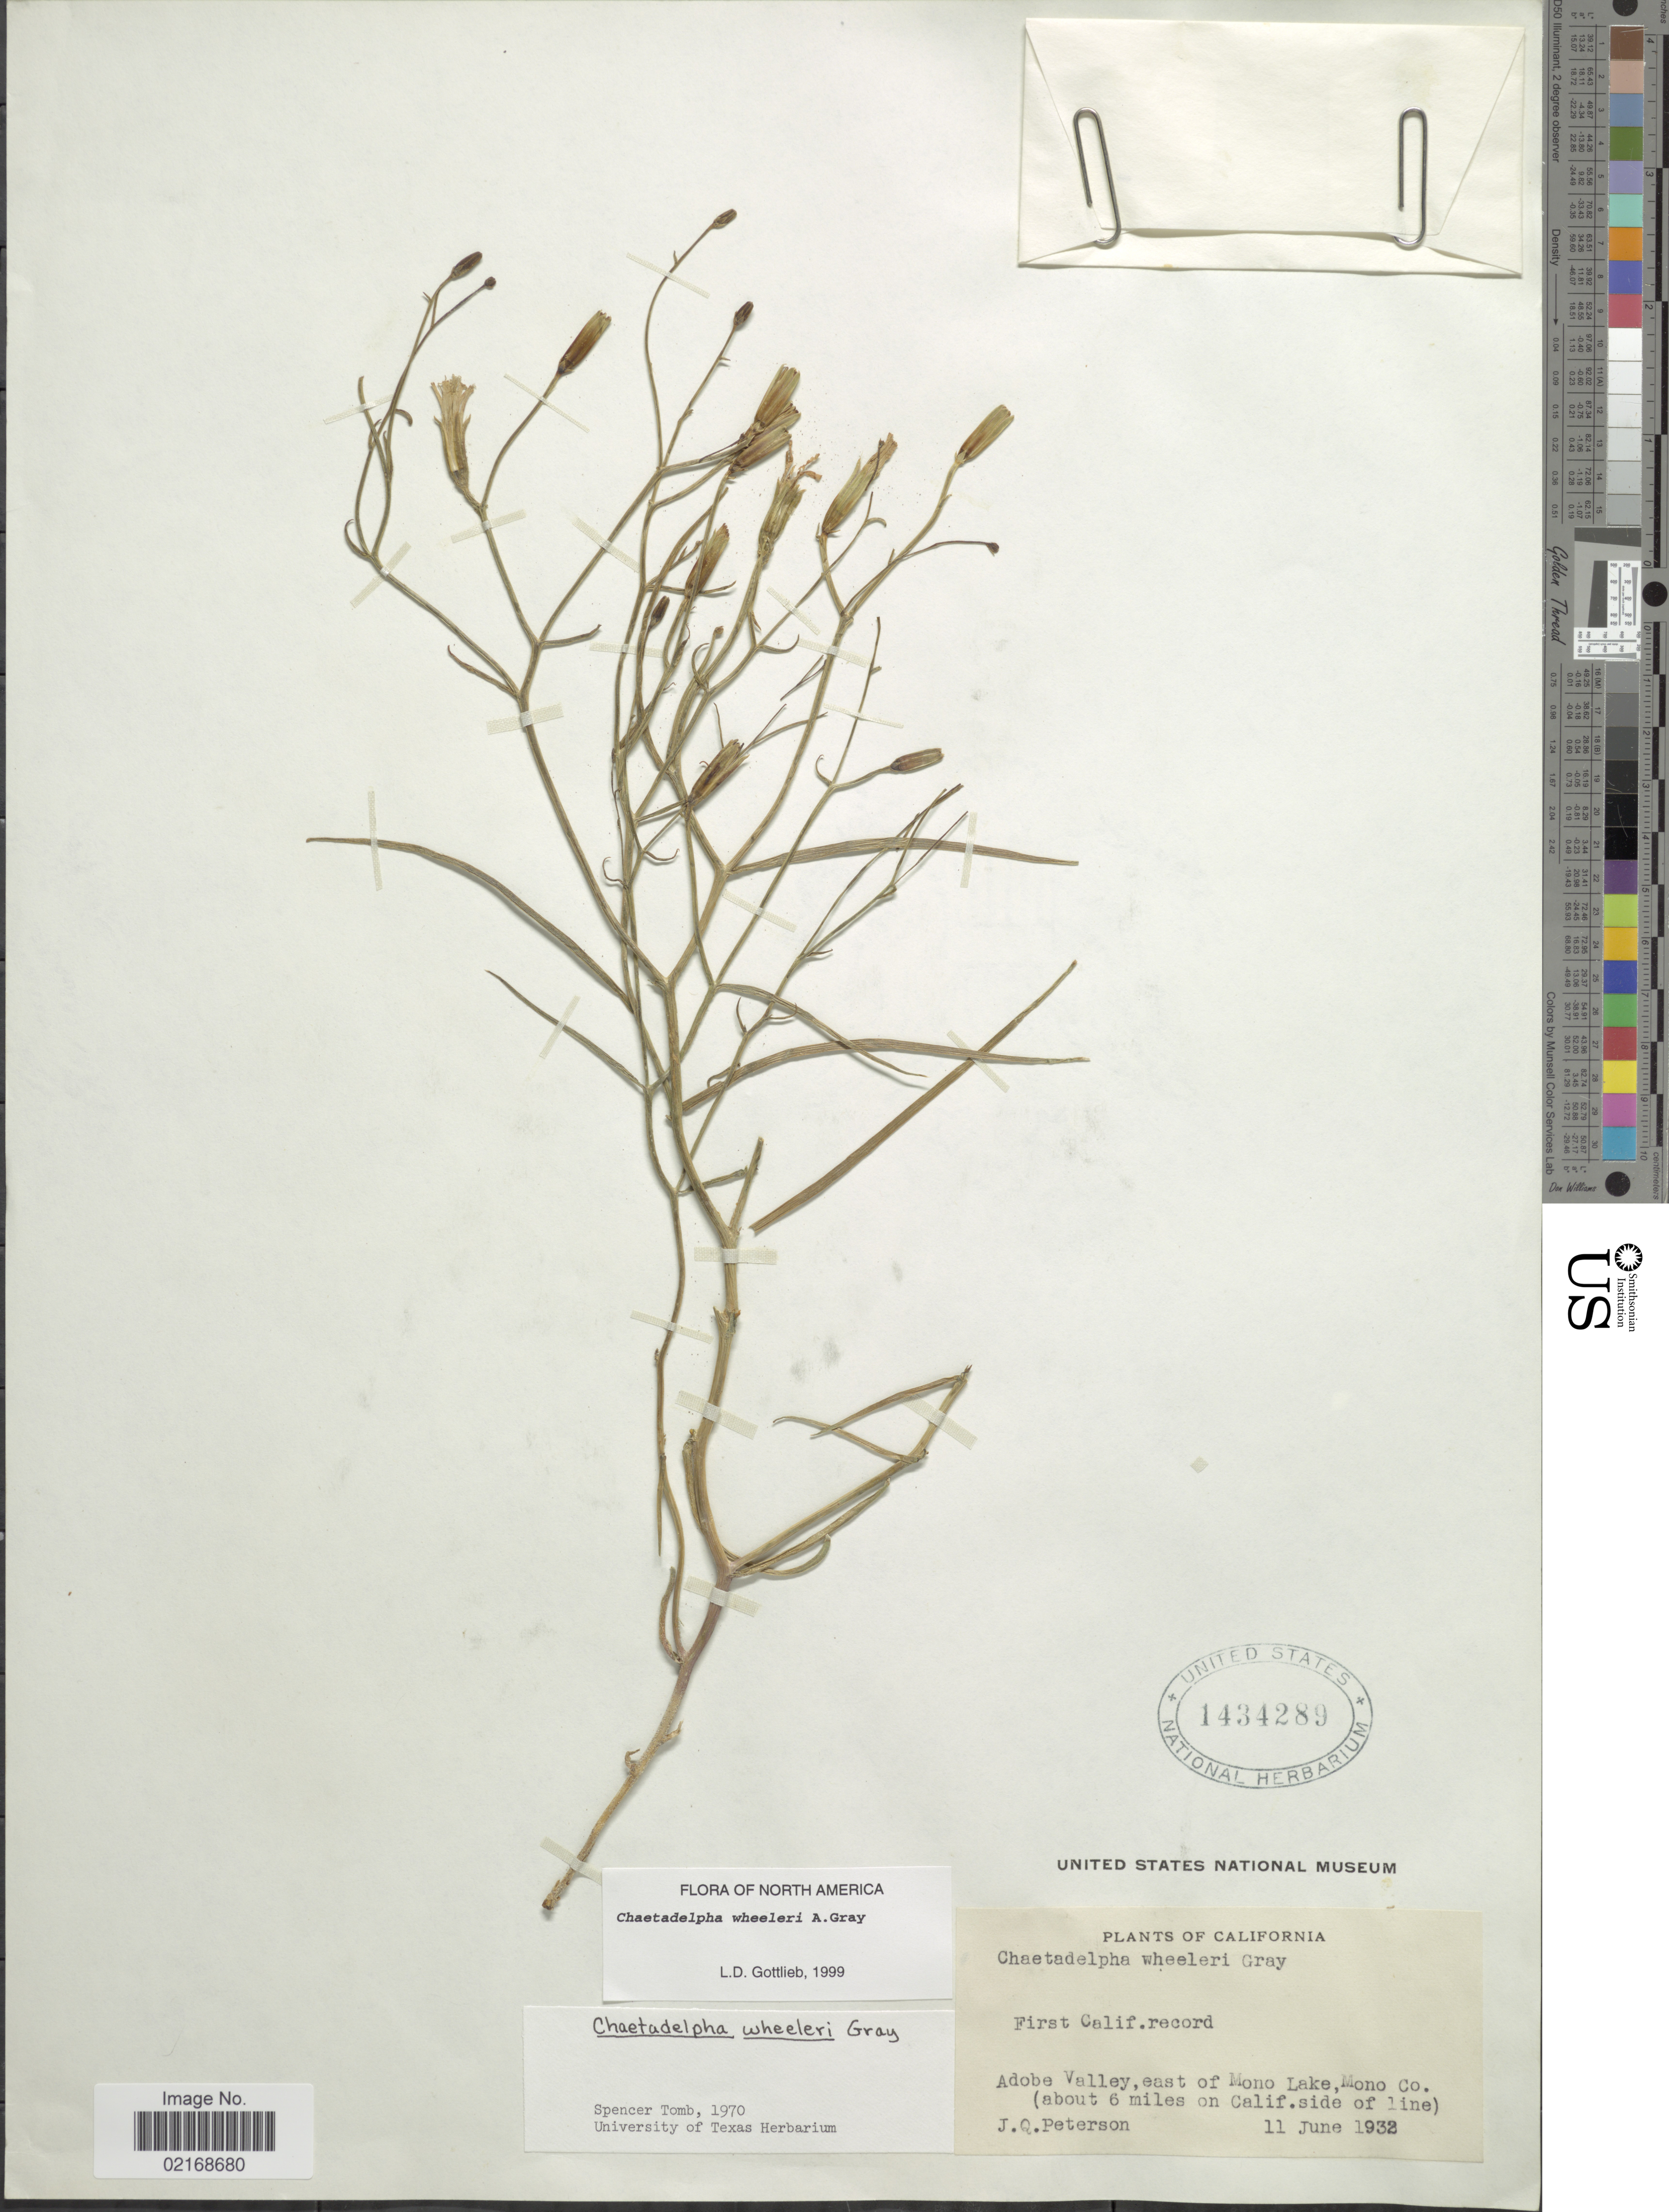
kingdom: Plantae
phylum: Tracheophyta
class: Magnoliopsida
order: Asterales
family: Asteraceae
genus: Chaetadelpha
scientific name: Chaetadelpha wheeleri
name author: A. Gray ex S. Watson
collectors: J. Peterson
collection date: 1932-06-11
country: United States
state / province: California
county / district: Mono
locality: Adobe Valley, east of Mono Lake, Mono Co. (about 6 miles on calif. side of line)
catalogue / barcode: US 1434289